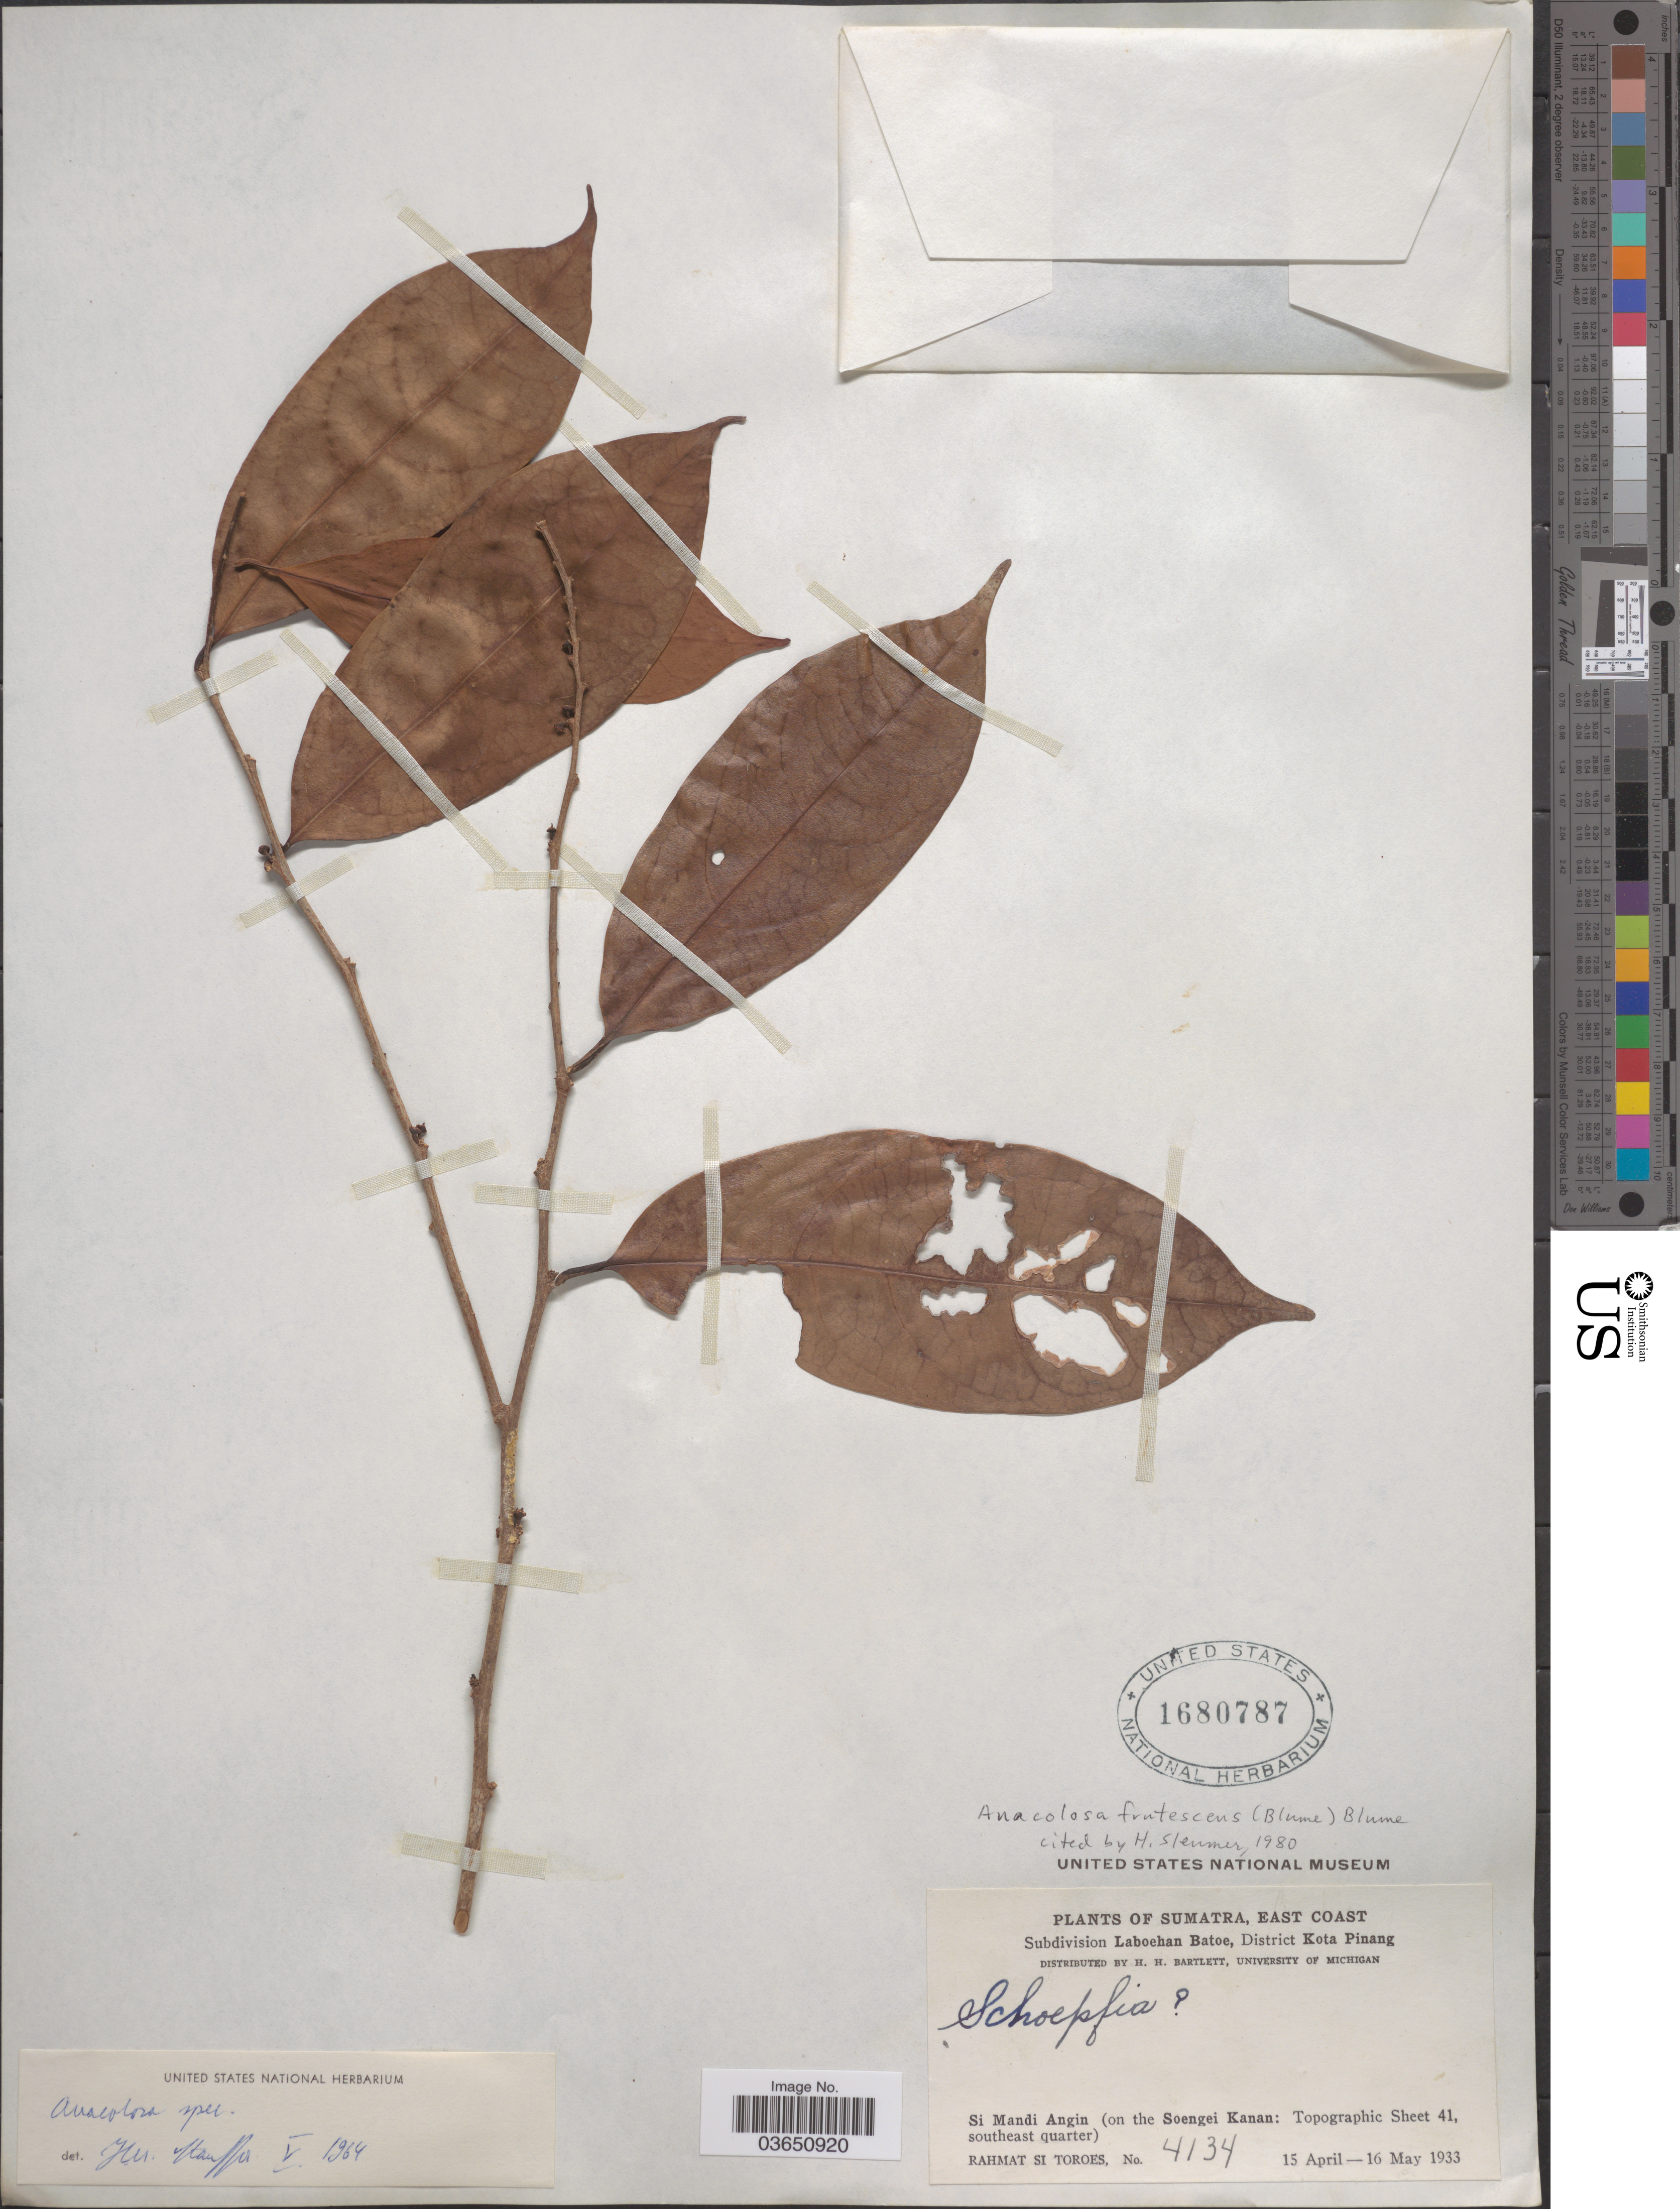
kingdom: Plantae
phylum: Tracheophyta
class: Magnoliopsida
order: Santalales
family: Aptandraceae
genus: Anacolosa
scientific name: Anacolosa frutescens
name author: (Blume) Blume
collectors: Rahmat Si Boeea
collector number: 4134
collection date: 1933-04-15/1933-05-16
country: Indonesia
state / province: Sumatra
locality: East Coast. Subdivision Laboehan Batoe, District Kota Pinang. Si Mandi Angin (on the Soengei Kanan: Topographic Sheet 41, southeast quarter) .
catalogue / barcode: US 1680787